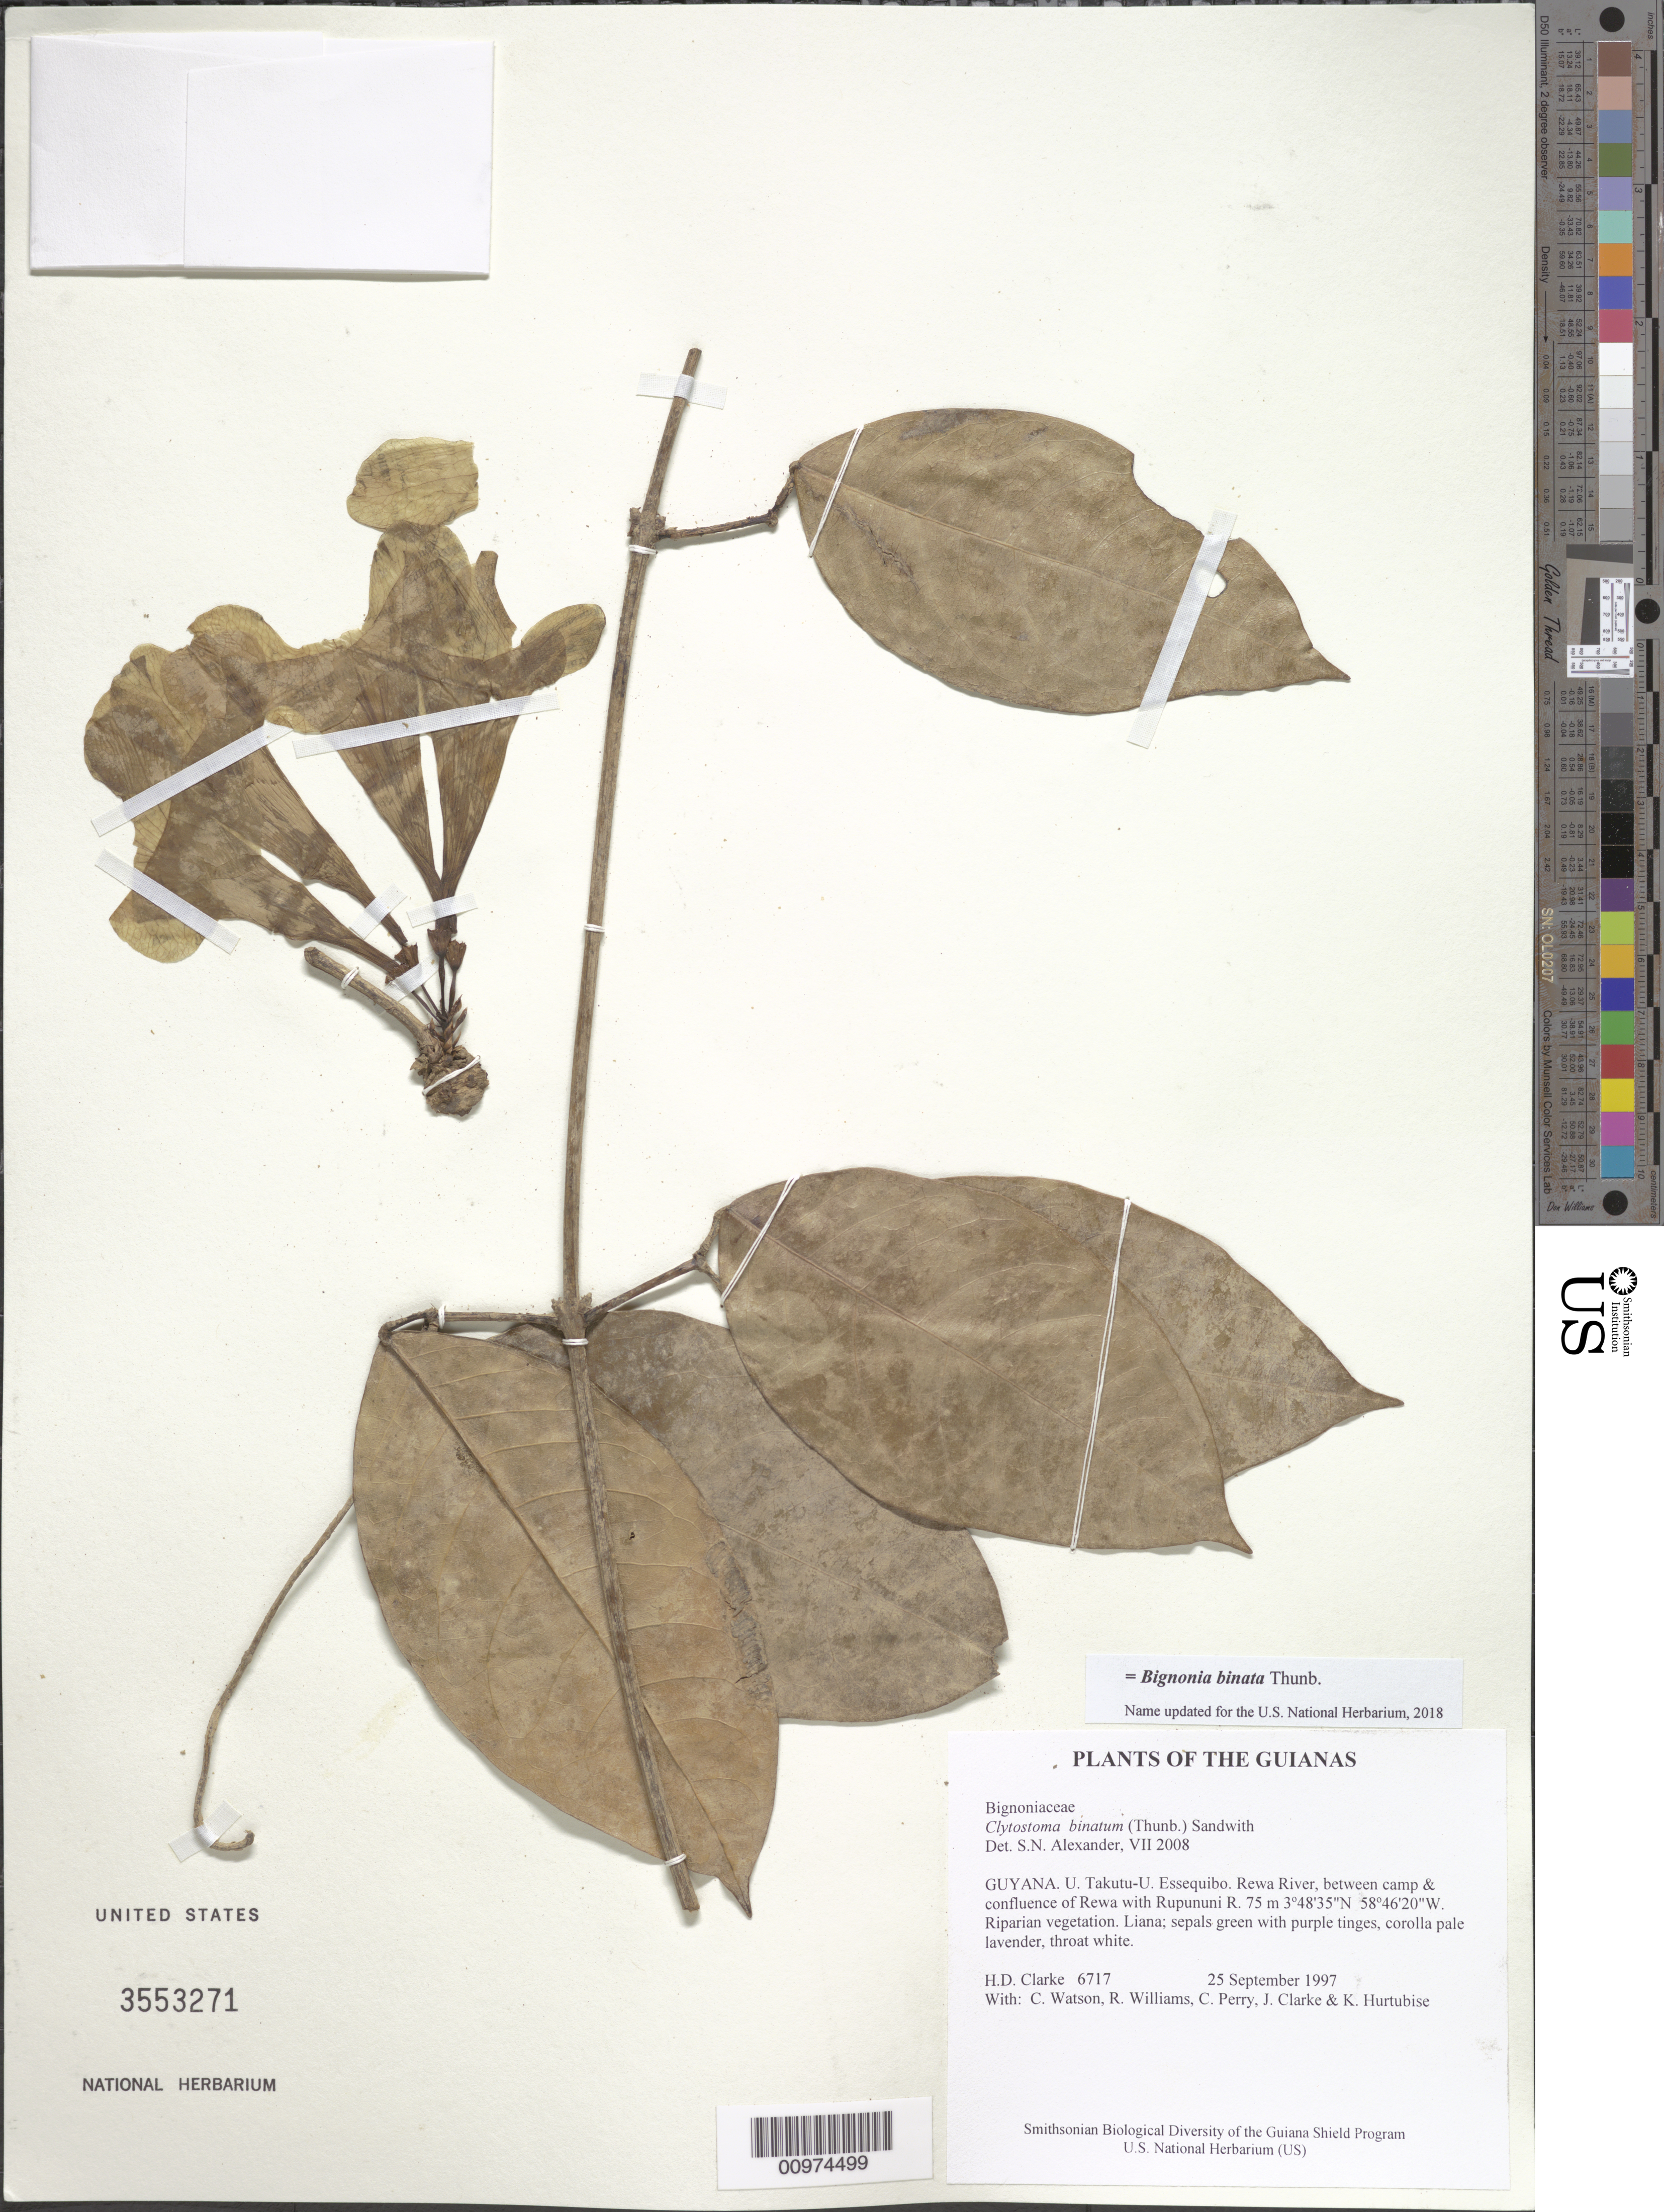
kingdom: Plantae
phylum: Tracheophyta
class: Magnoliopsida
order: Lamiales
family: Bignoniaceae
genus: Bignonia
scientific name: Bignonia binata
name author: Thunb.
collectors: H. D. Clarke, C. Watson, R. Williams, C. Perry, J. Clarke & K. Hurtubise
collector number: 6717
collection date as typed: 25 September 1997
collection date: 1997-09-25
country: Guyana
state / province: U. Takutu-U. Essequibo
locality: Rewa River, between camp & confluence of Rewa with Rupununi R.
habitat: Riparian vegetation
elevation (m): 75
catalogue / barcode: US 3553271